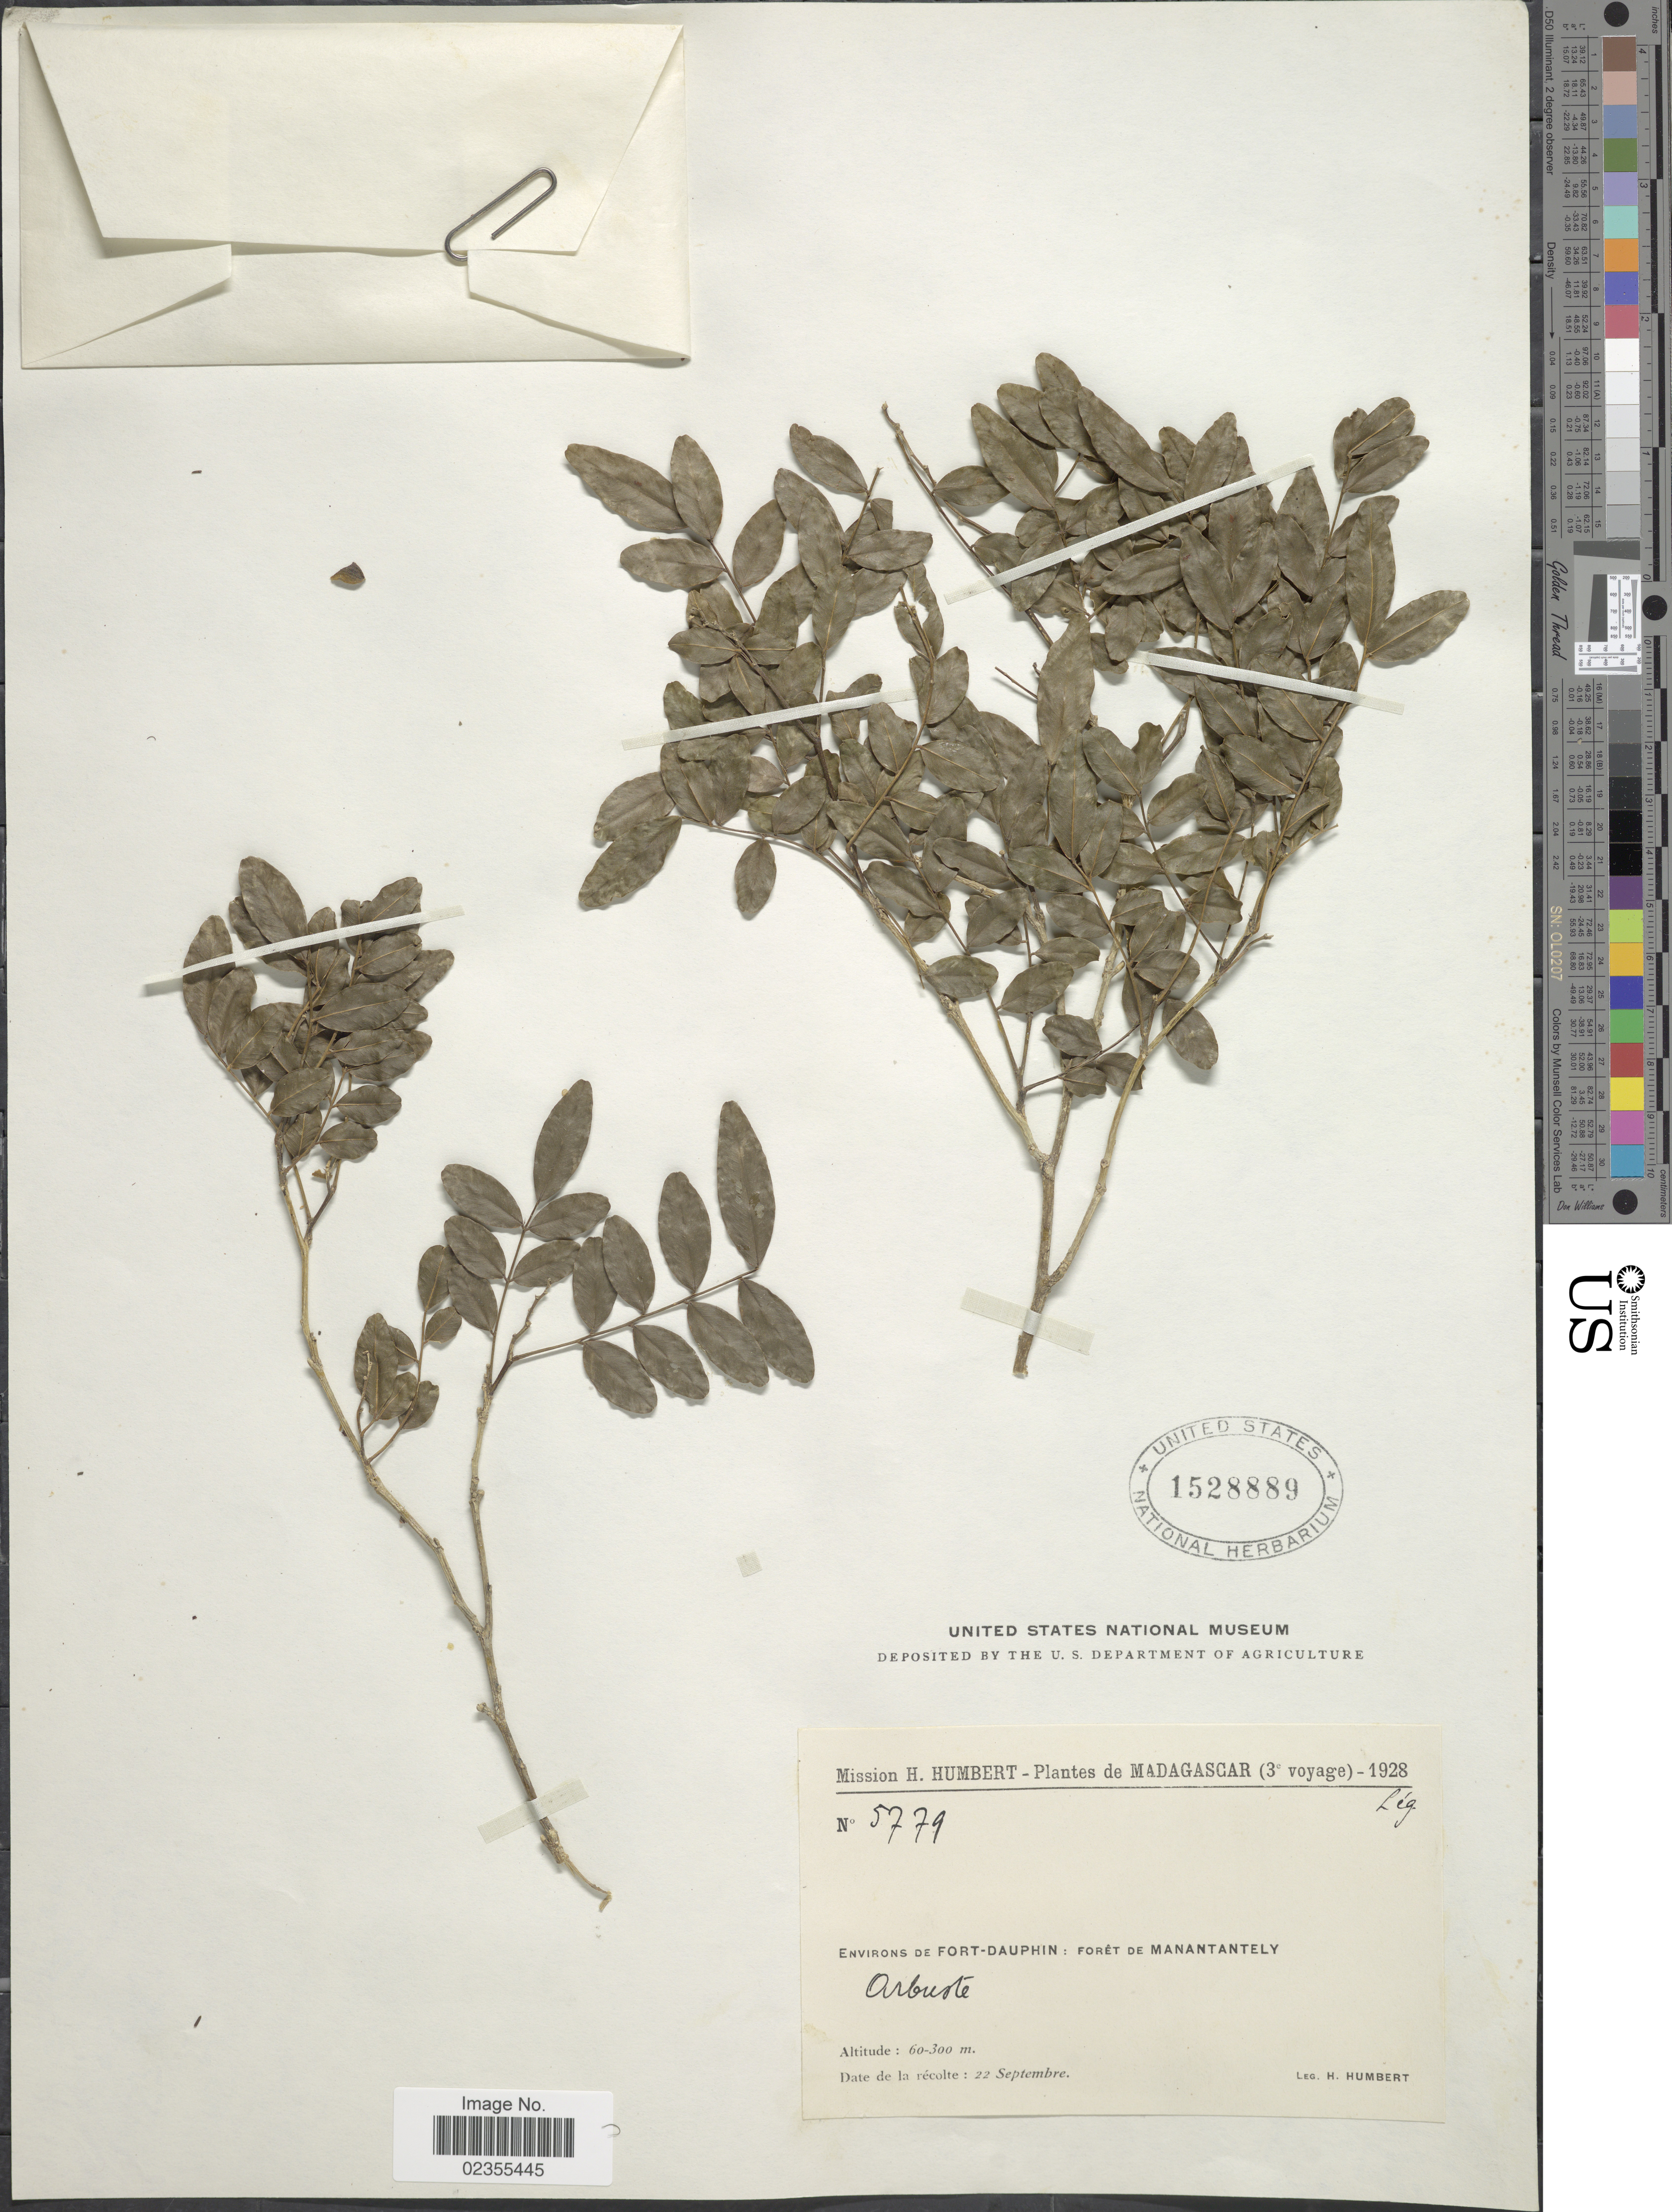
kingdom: Plantae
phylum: Tracheophyta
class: Magnoliopsida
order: Fabales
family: Fabaceae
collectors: H. Humbert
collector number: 5779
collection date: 1928-09-22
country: Madagascar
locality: Environs de Fort-Dauphin: Forêt de Manantantely, Arbuste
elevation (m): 60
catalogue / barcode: US 1528889